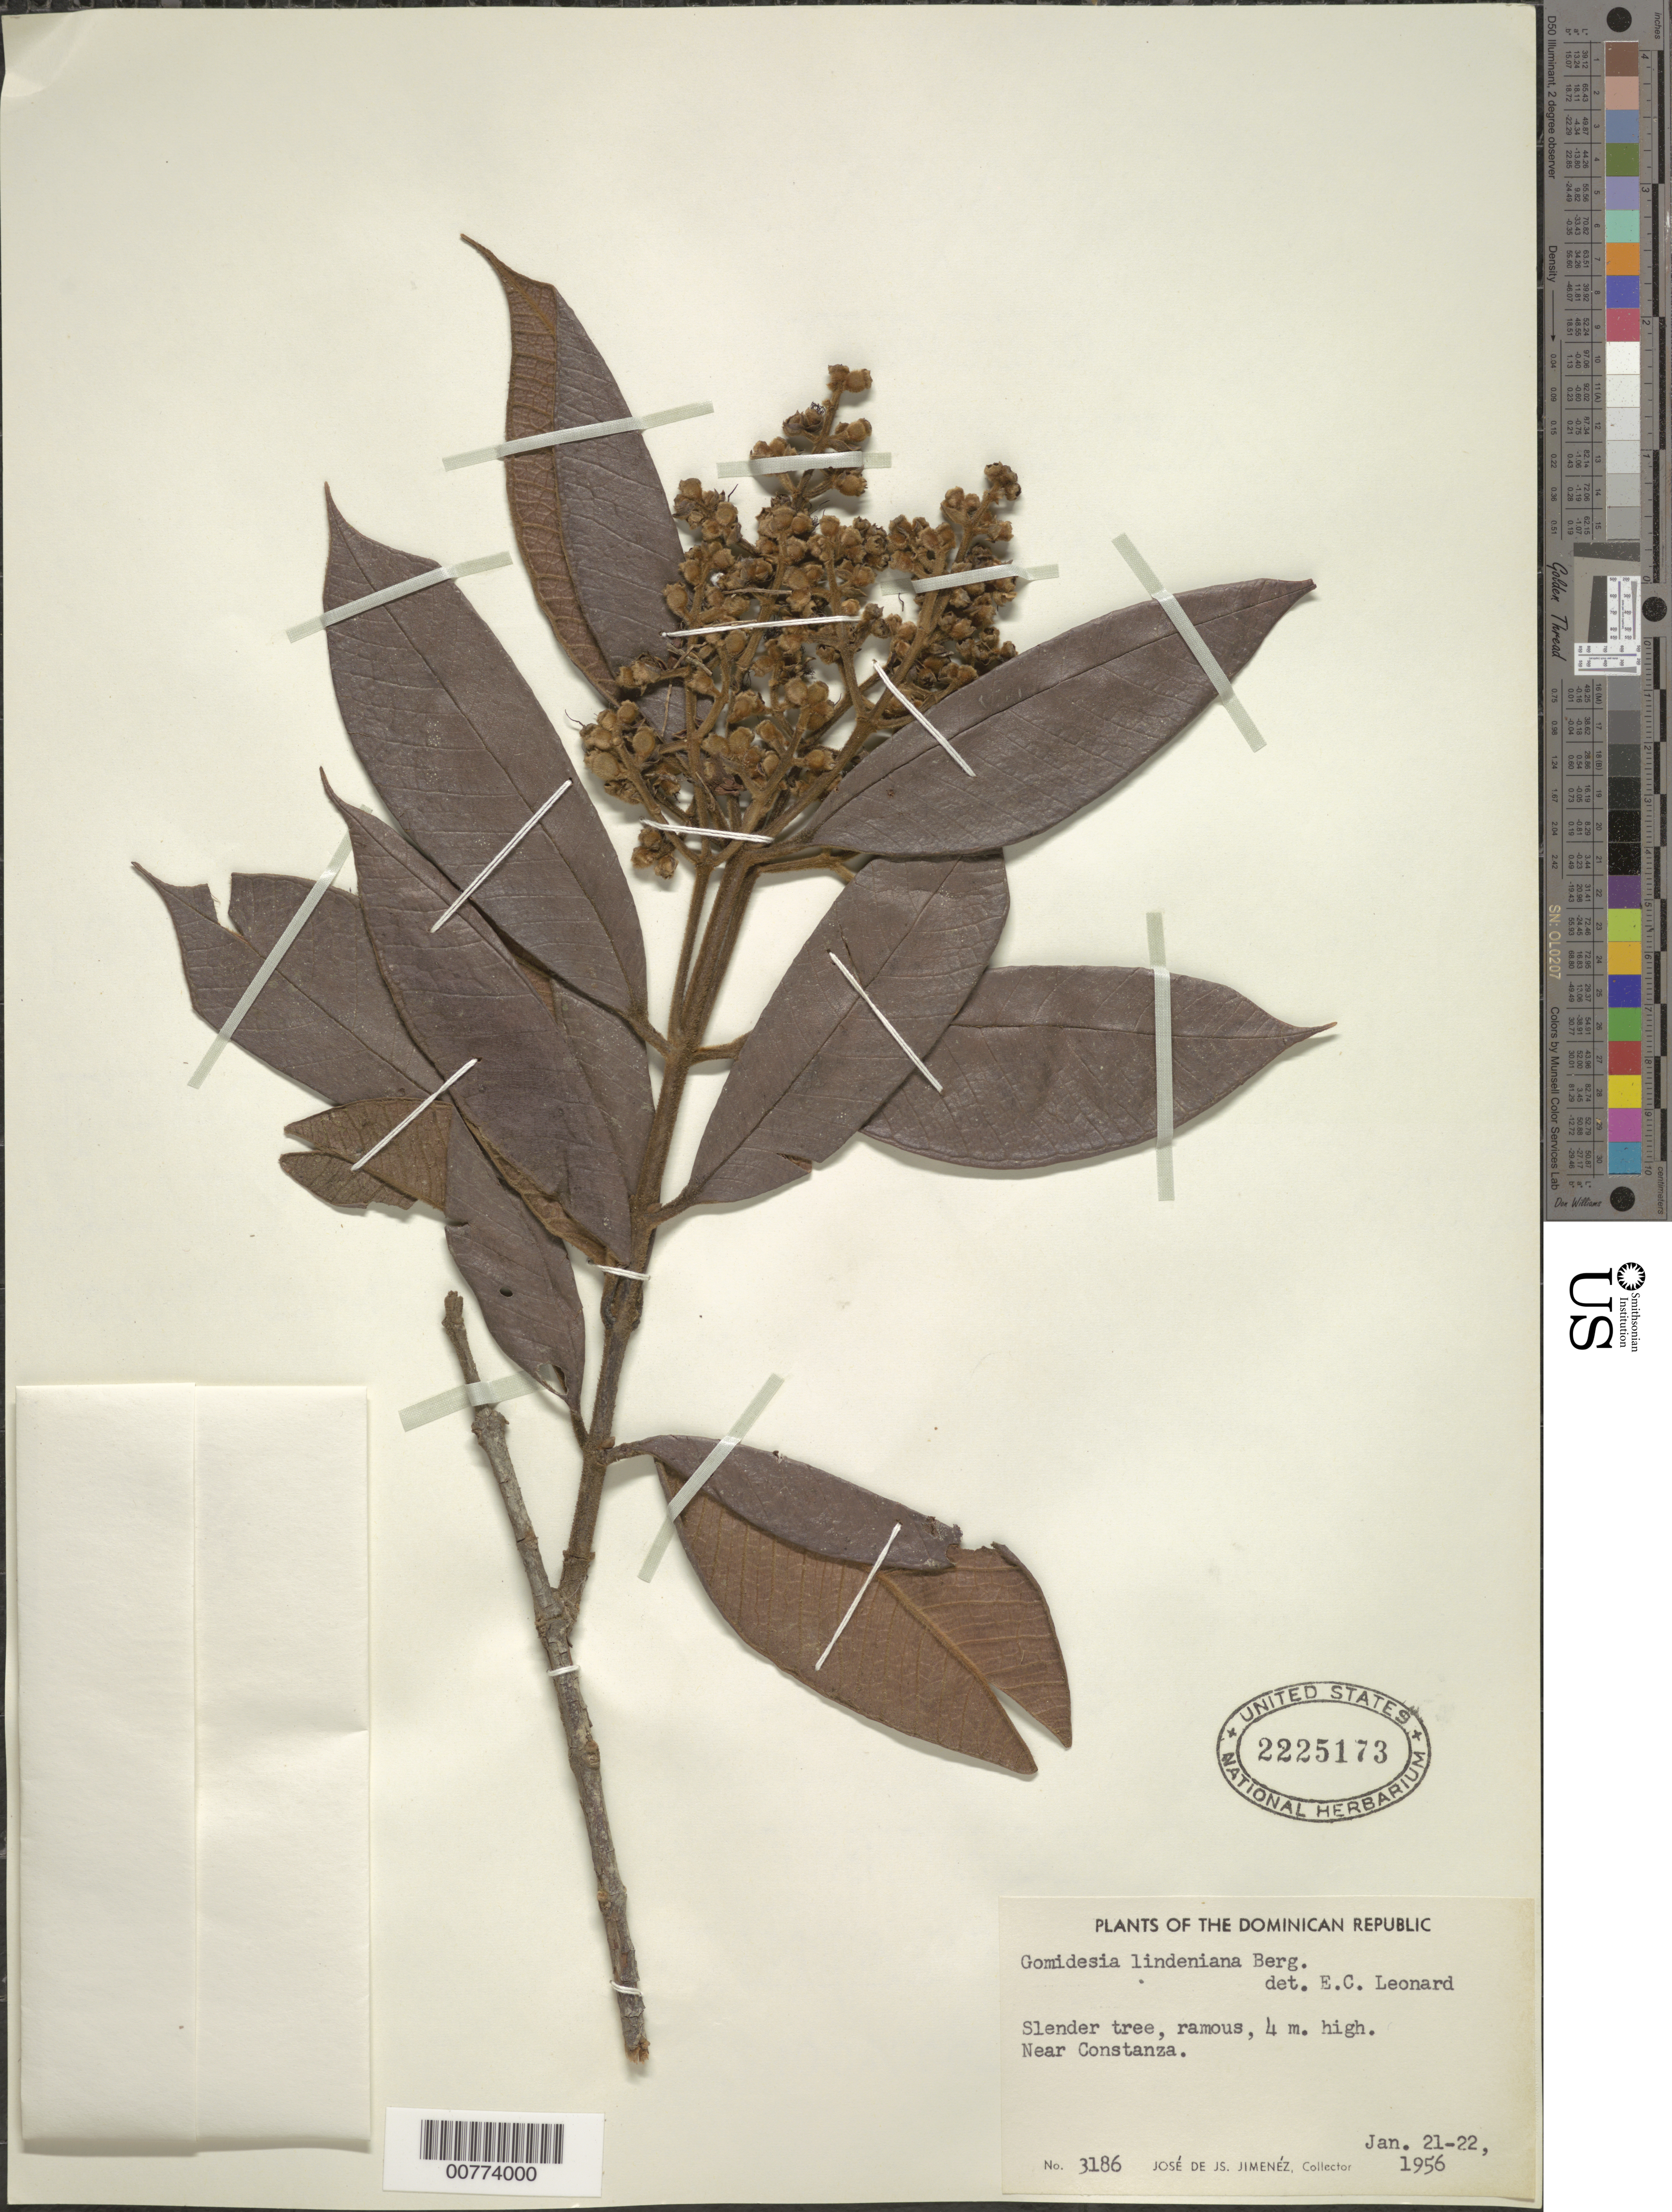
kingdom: Plantae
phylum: Tracheophyta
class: Magnoliopsida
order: Myrtales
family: Myrtaceae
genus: Myrcia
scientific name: Myrcia fenzliana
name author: O. Berg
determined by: Leonard, E. S.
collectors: J. J. Jiménez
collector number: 3186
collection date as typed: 21 Jan 1956 22 Jan 1956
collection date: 1956-01-21/1956-01-22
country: Dominican Republic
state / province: La Vega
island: Hispaniola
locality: Near Constanza.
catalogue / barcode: US 2225173